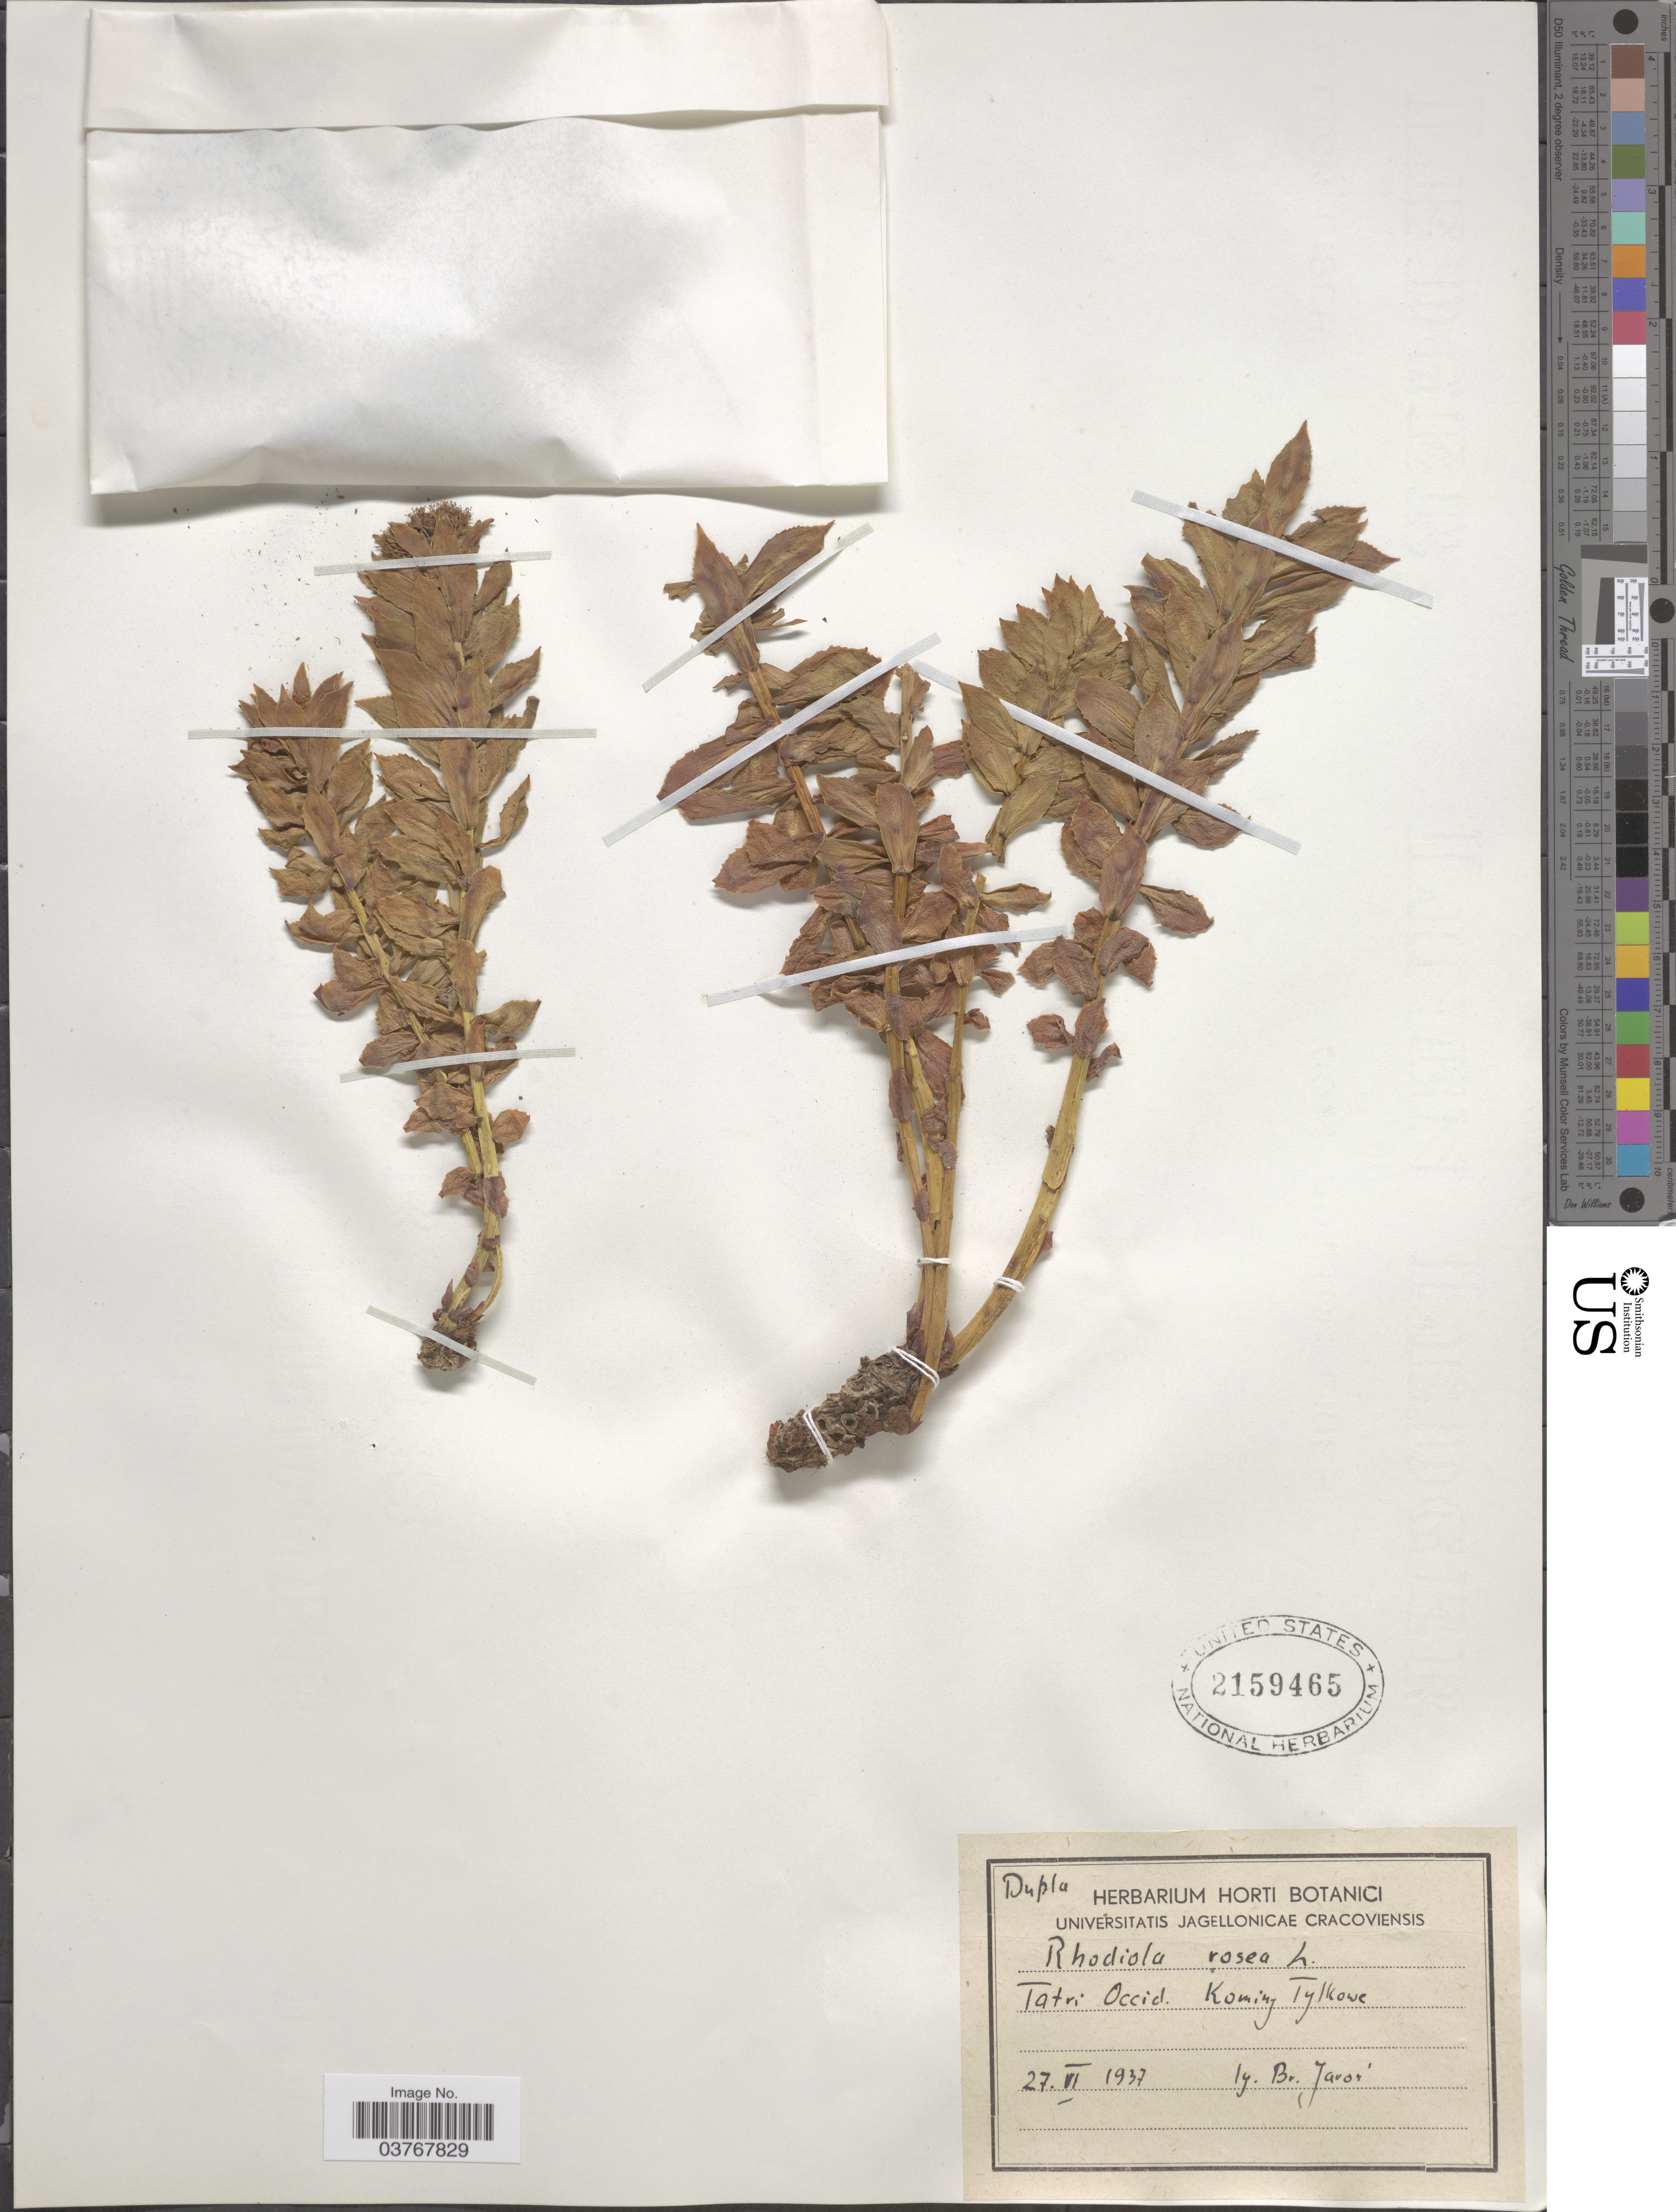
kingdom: Plantae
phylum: Tracheophyta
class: Magnoliopsida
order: Saxifragales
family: Crassulaceae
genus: Rhodiola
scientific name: Rhodiola rosea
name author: L.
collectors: B. Jaron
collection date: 1937-06-27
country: Poland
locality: Tatri Occid. Kominy Tylkowe.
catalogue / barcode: US 2159465